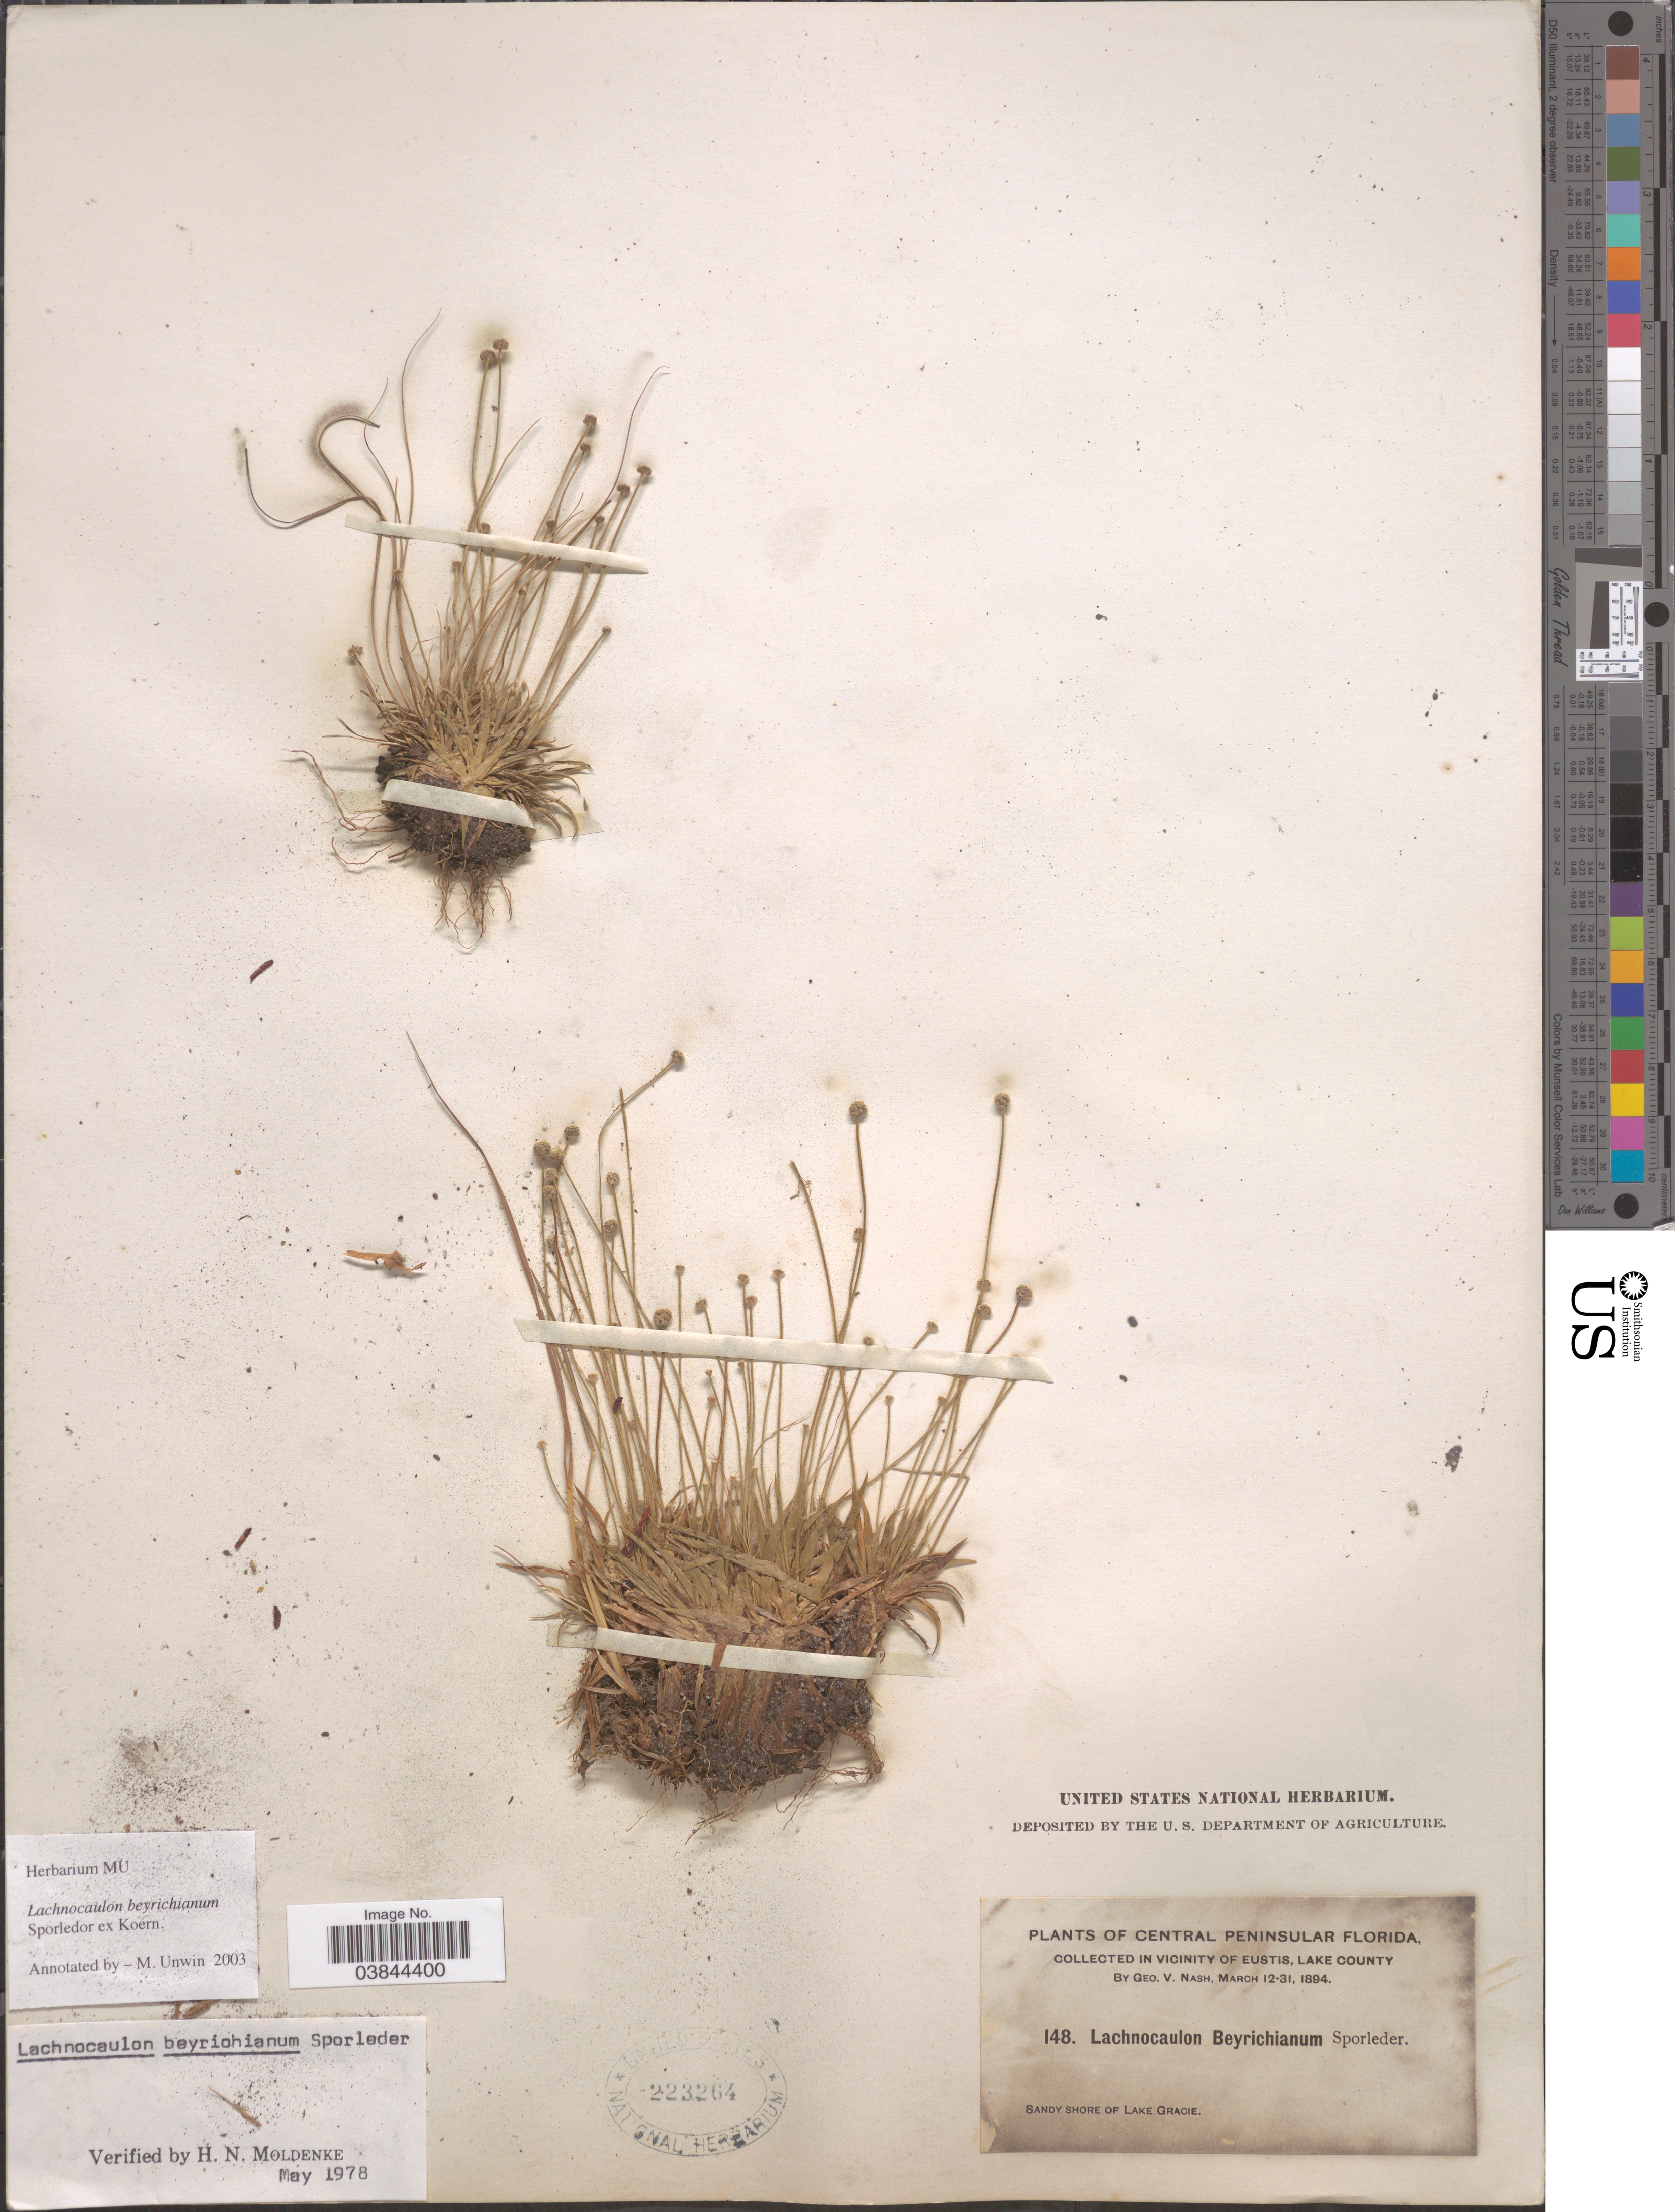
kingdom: Plantae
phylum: Tracheophyta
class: Liliopsida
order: Poales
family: Eriocaulaceae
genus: Lachnocaulon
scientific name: Lachnocaulon beyrichianum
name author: Sporl. ex Körn.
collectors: G. V. Nash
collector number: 148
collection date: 1894-03-12/1894-03-31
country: United States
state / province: Florida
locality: Central Peninsular Florida. Vicinity of Eustis, Lake County. Sandy shore of Lake Gracie.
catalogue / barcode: US 223264